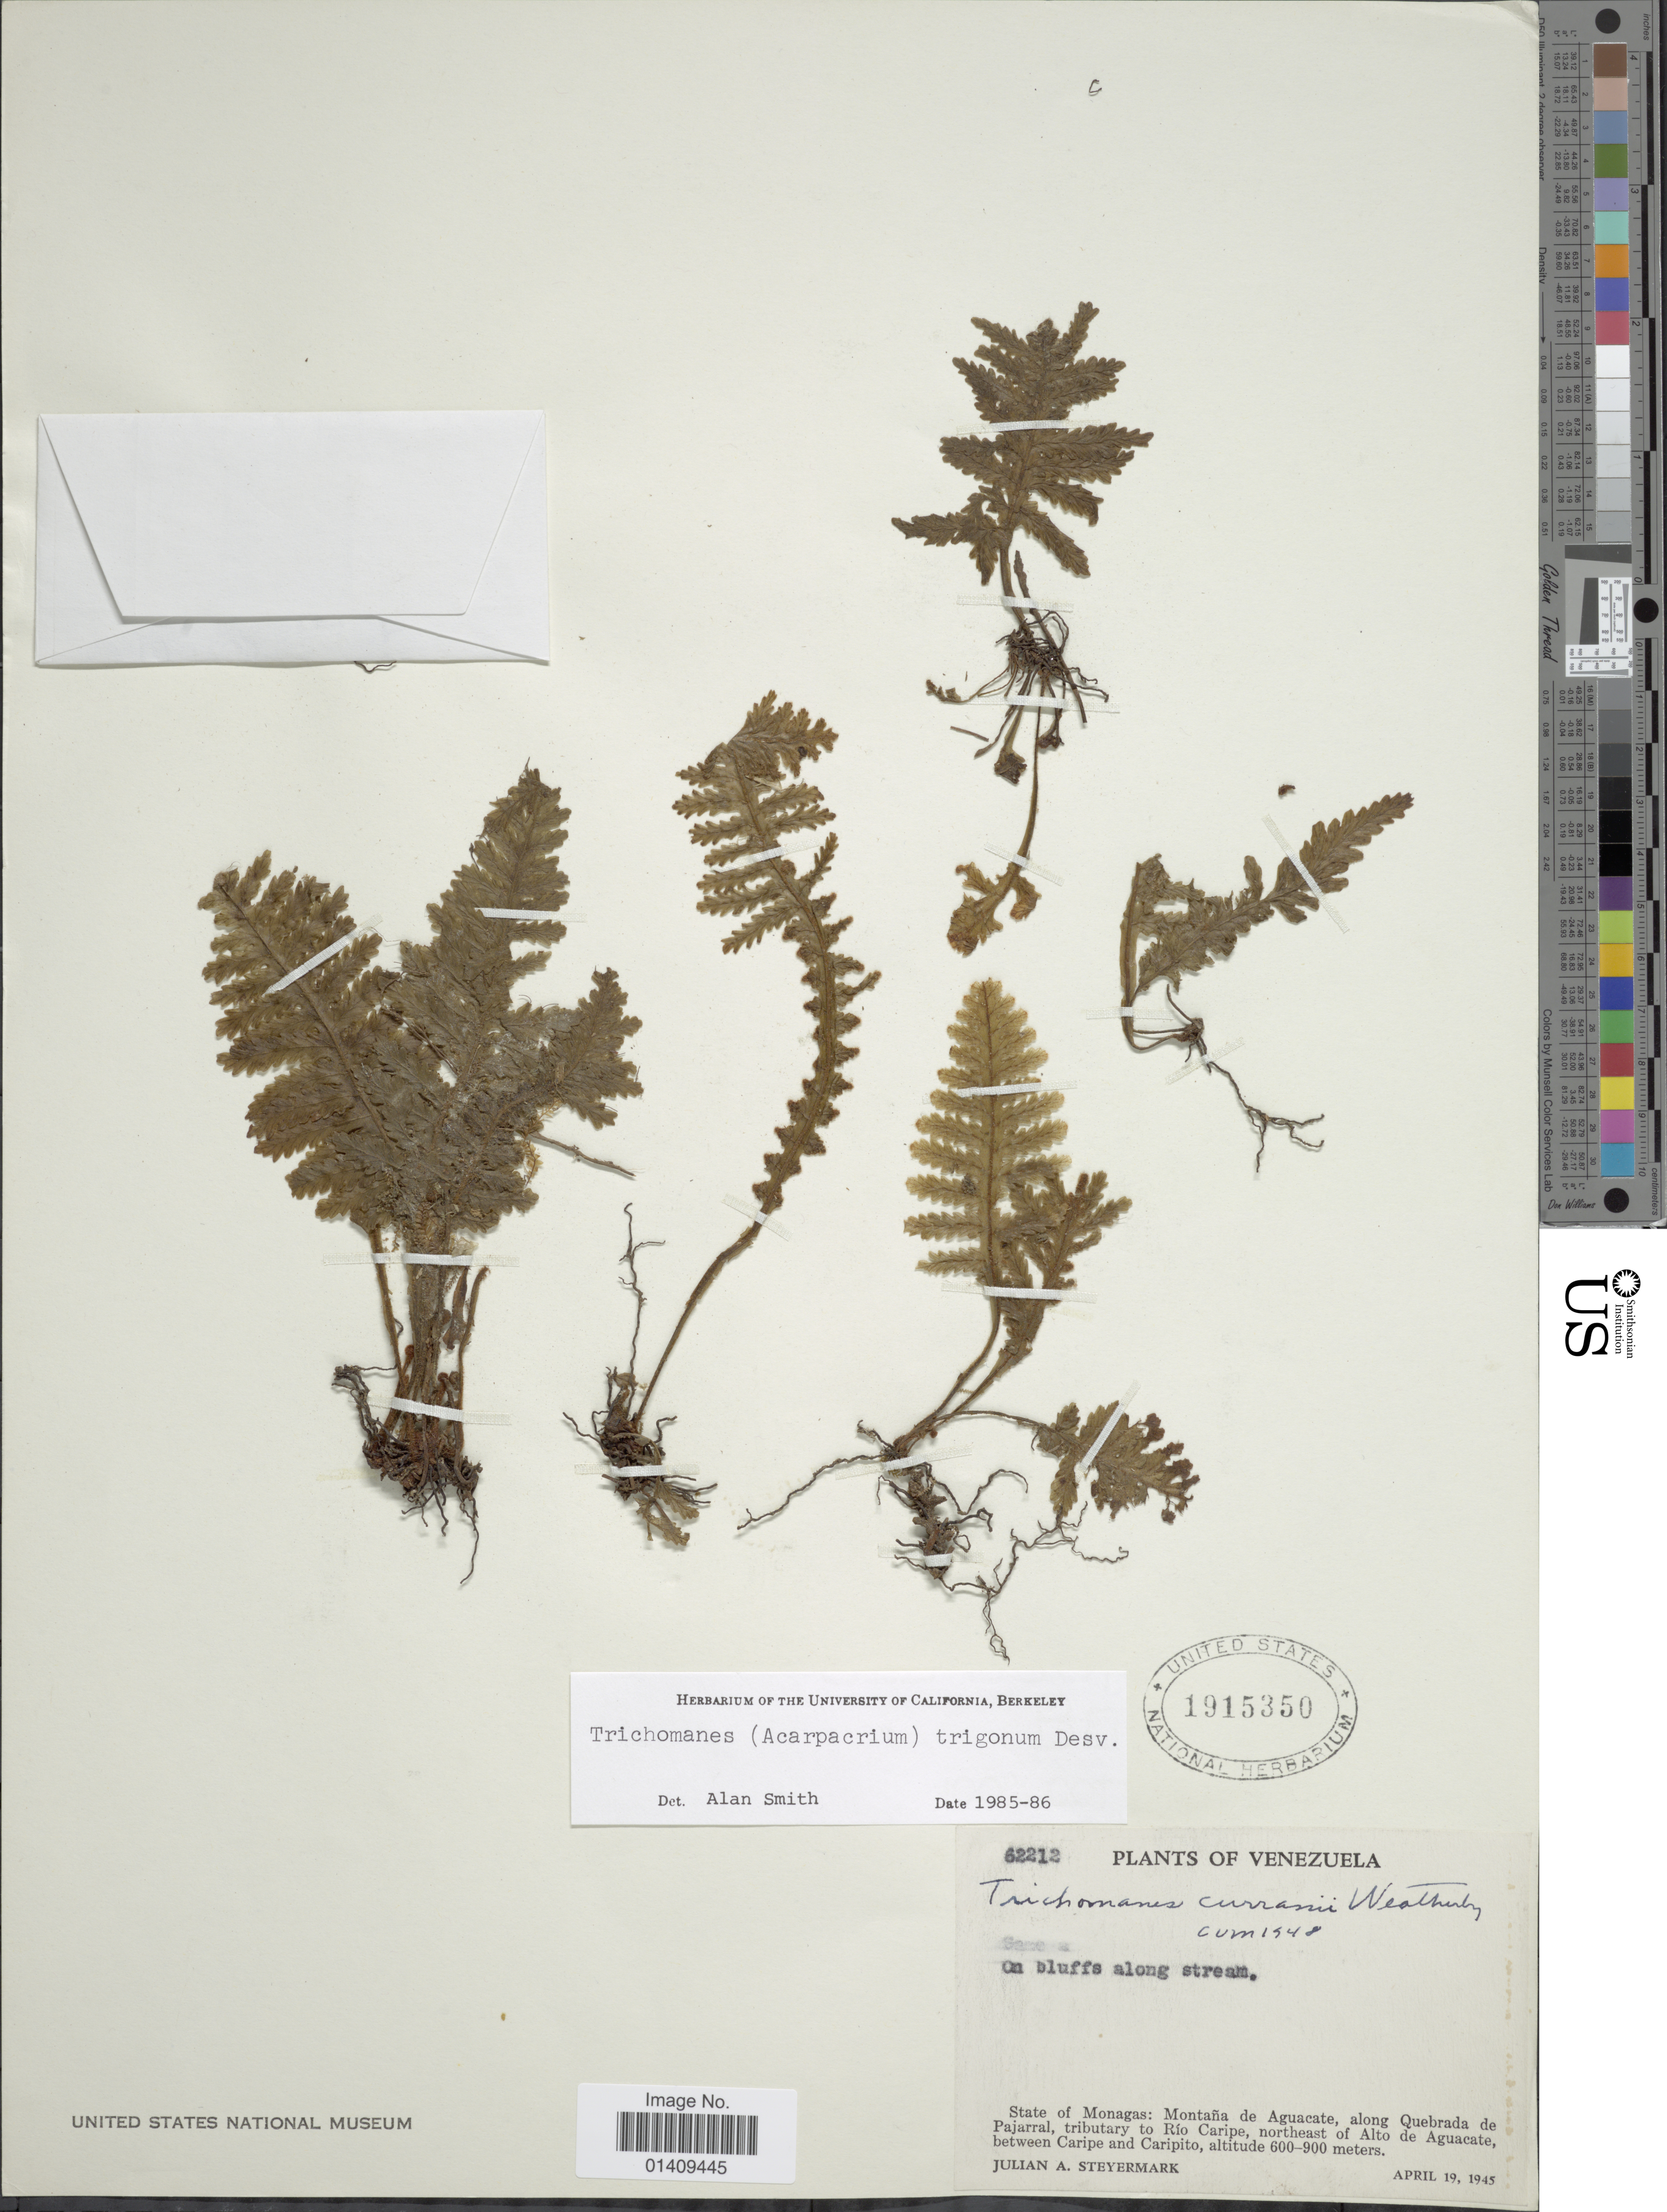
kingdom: Plantae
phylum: Tracheophyta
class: Polypodiopsida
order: Hymenophyllales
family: Hymenophyllaceae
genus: Trichomanes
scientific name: Trichomanes trigonum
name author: Desv.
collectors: J. Steyermark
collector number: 62212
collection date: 1945-04-19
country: Venezuela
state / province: Monagas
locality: State of Monagas: Montana de Aguacate along Quebrada de Pajarall tributary to Rio Caripe northeast of Alto de Aguacate between Caripe and Caripito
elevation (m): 600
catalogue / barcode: US 1915350